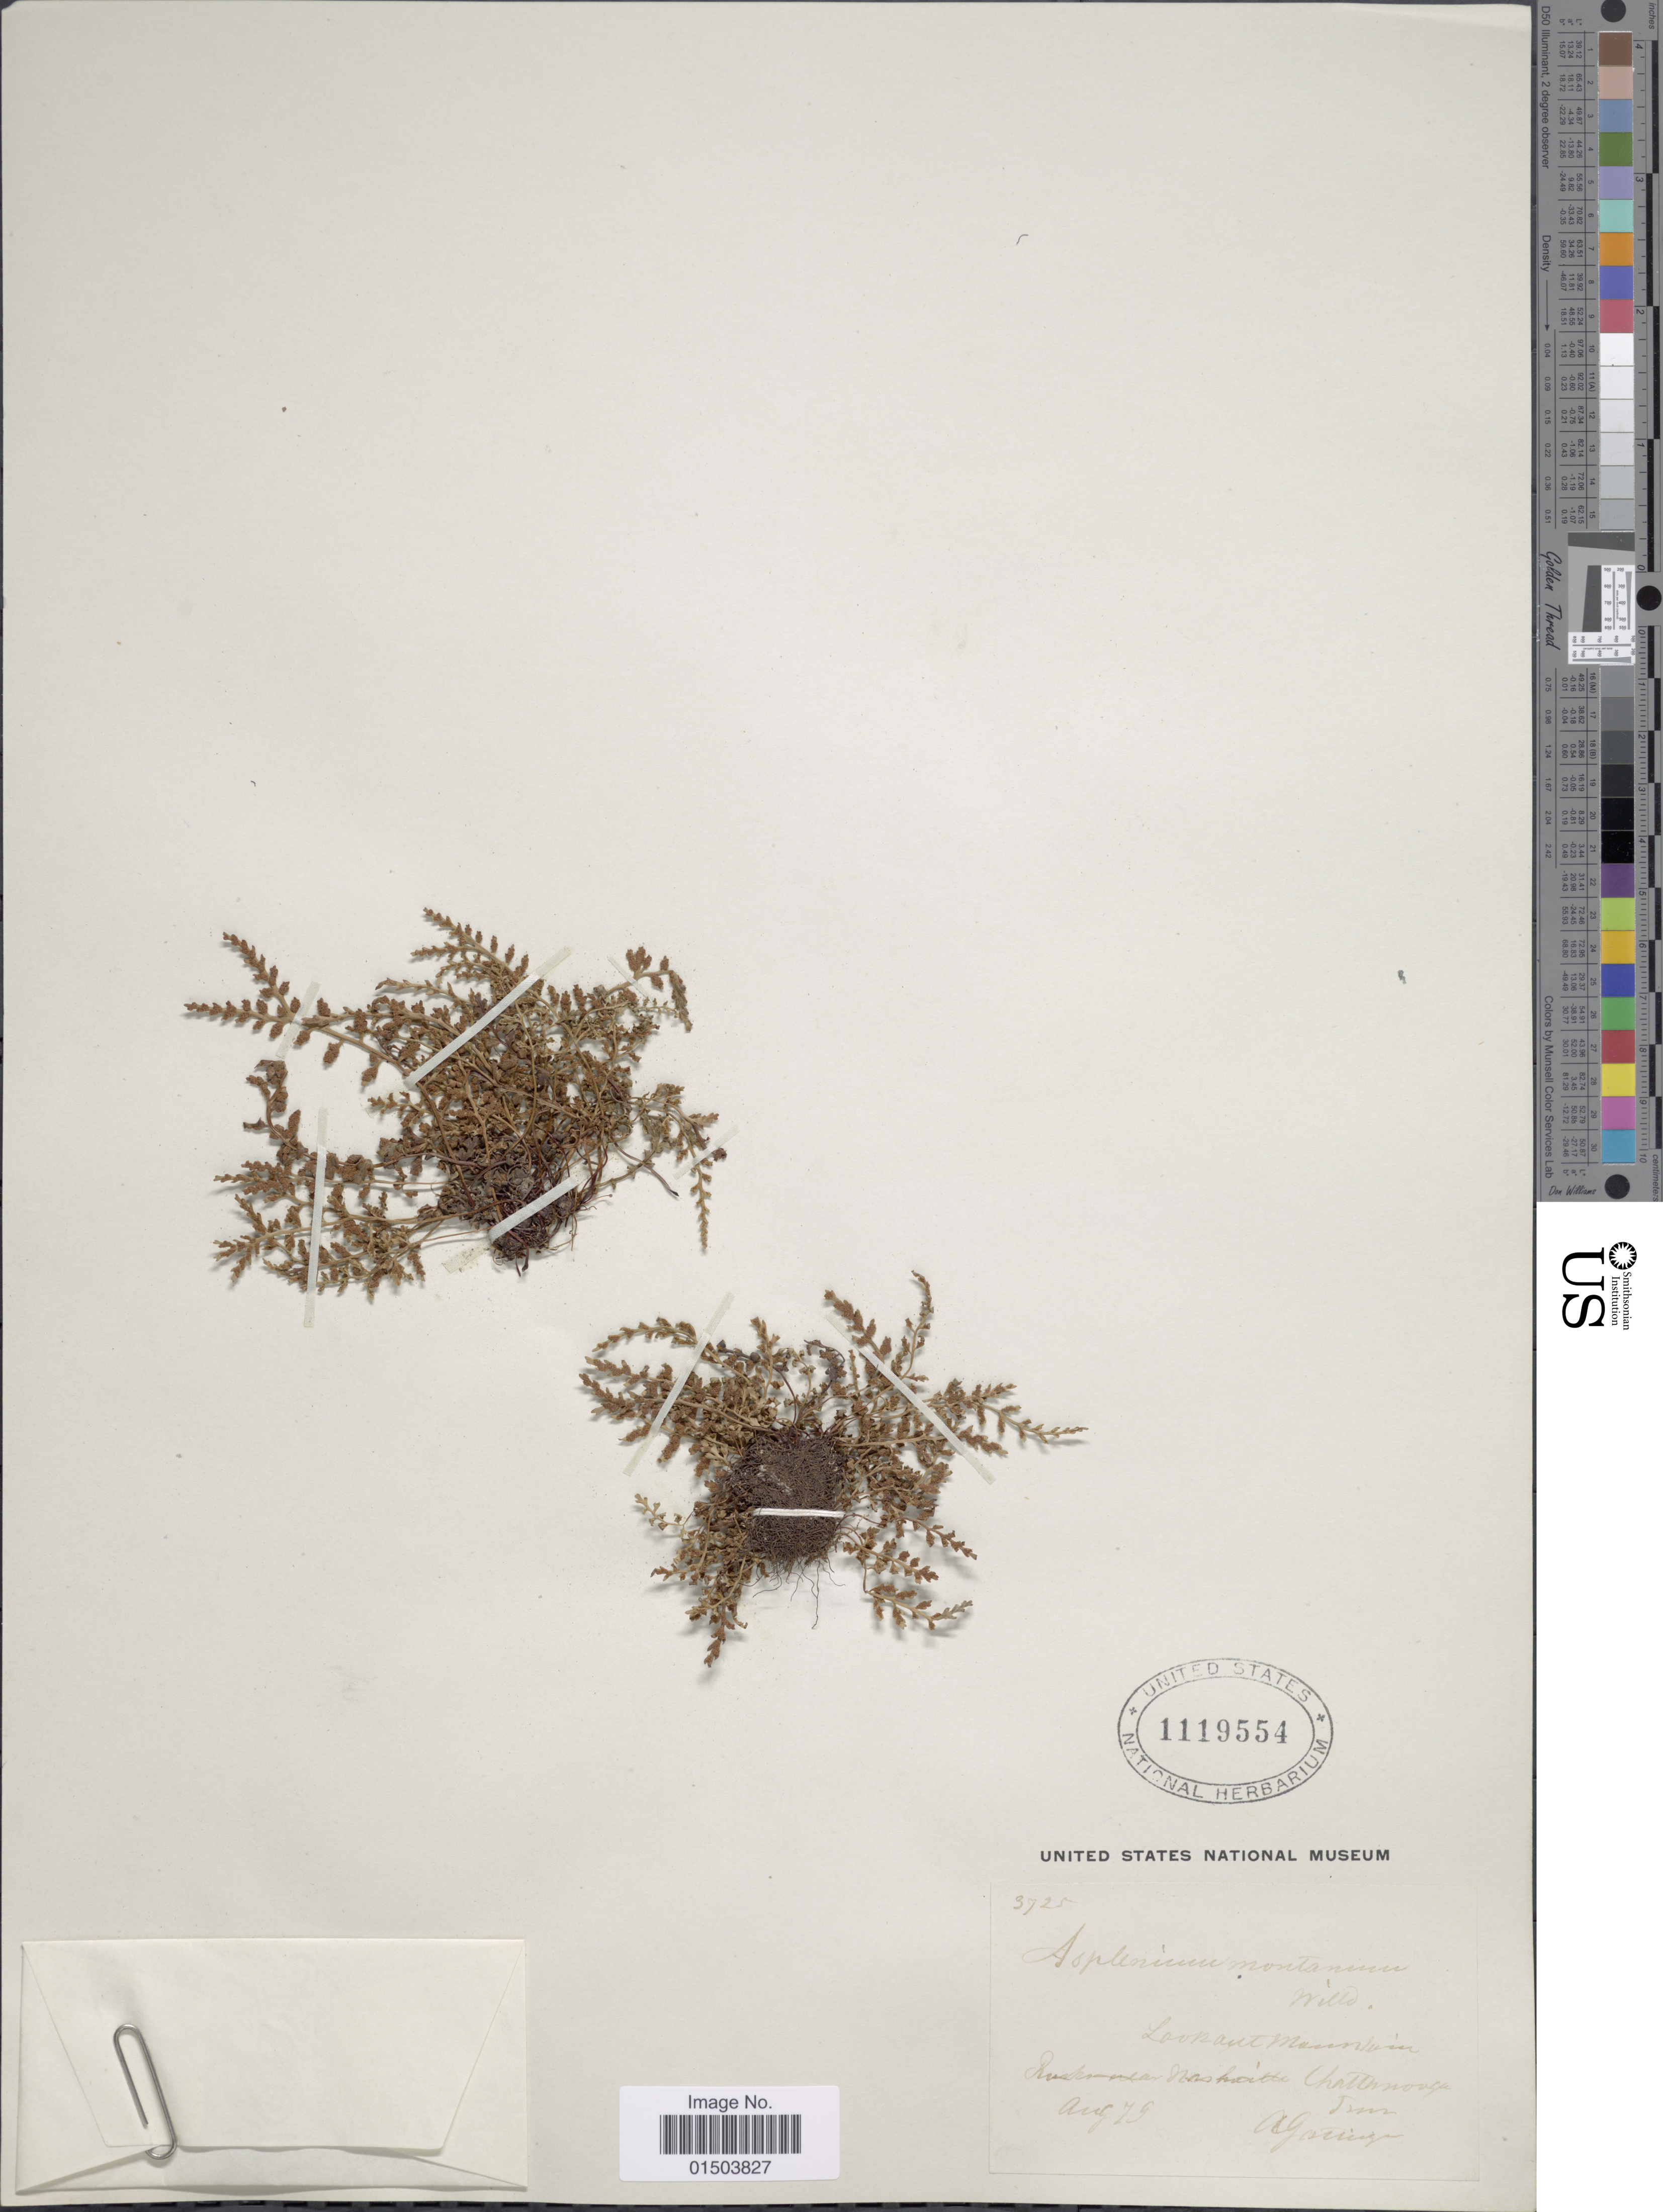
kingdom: Plantae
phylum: Tracheophyta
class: Polypodiopsida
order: Polypodiales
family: Aspleniaceae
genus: Asplenium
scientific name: Asplenium montanum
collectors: A. Gattinger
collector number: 3725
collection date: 1879-08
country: United States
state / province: Tennessee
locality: Chattanooga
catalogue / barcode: US 1119554